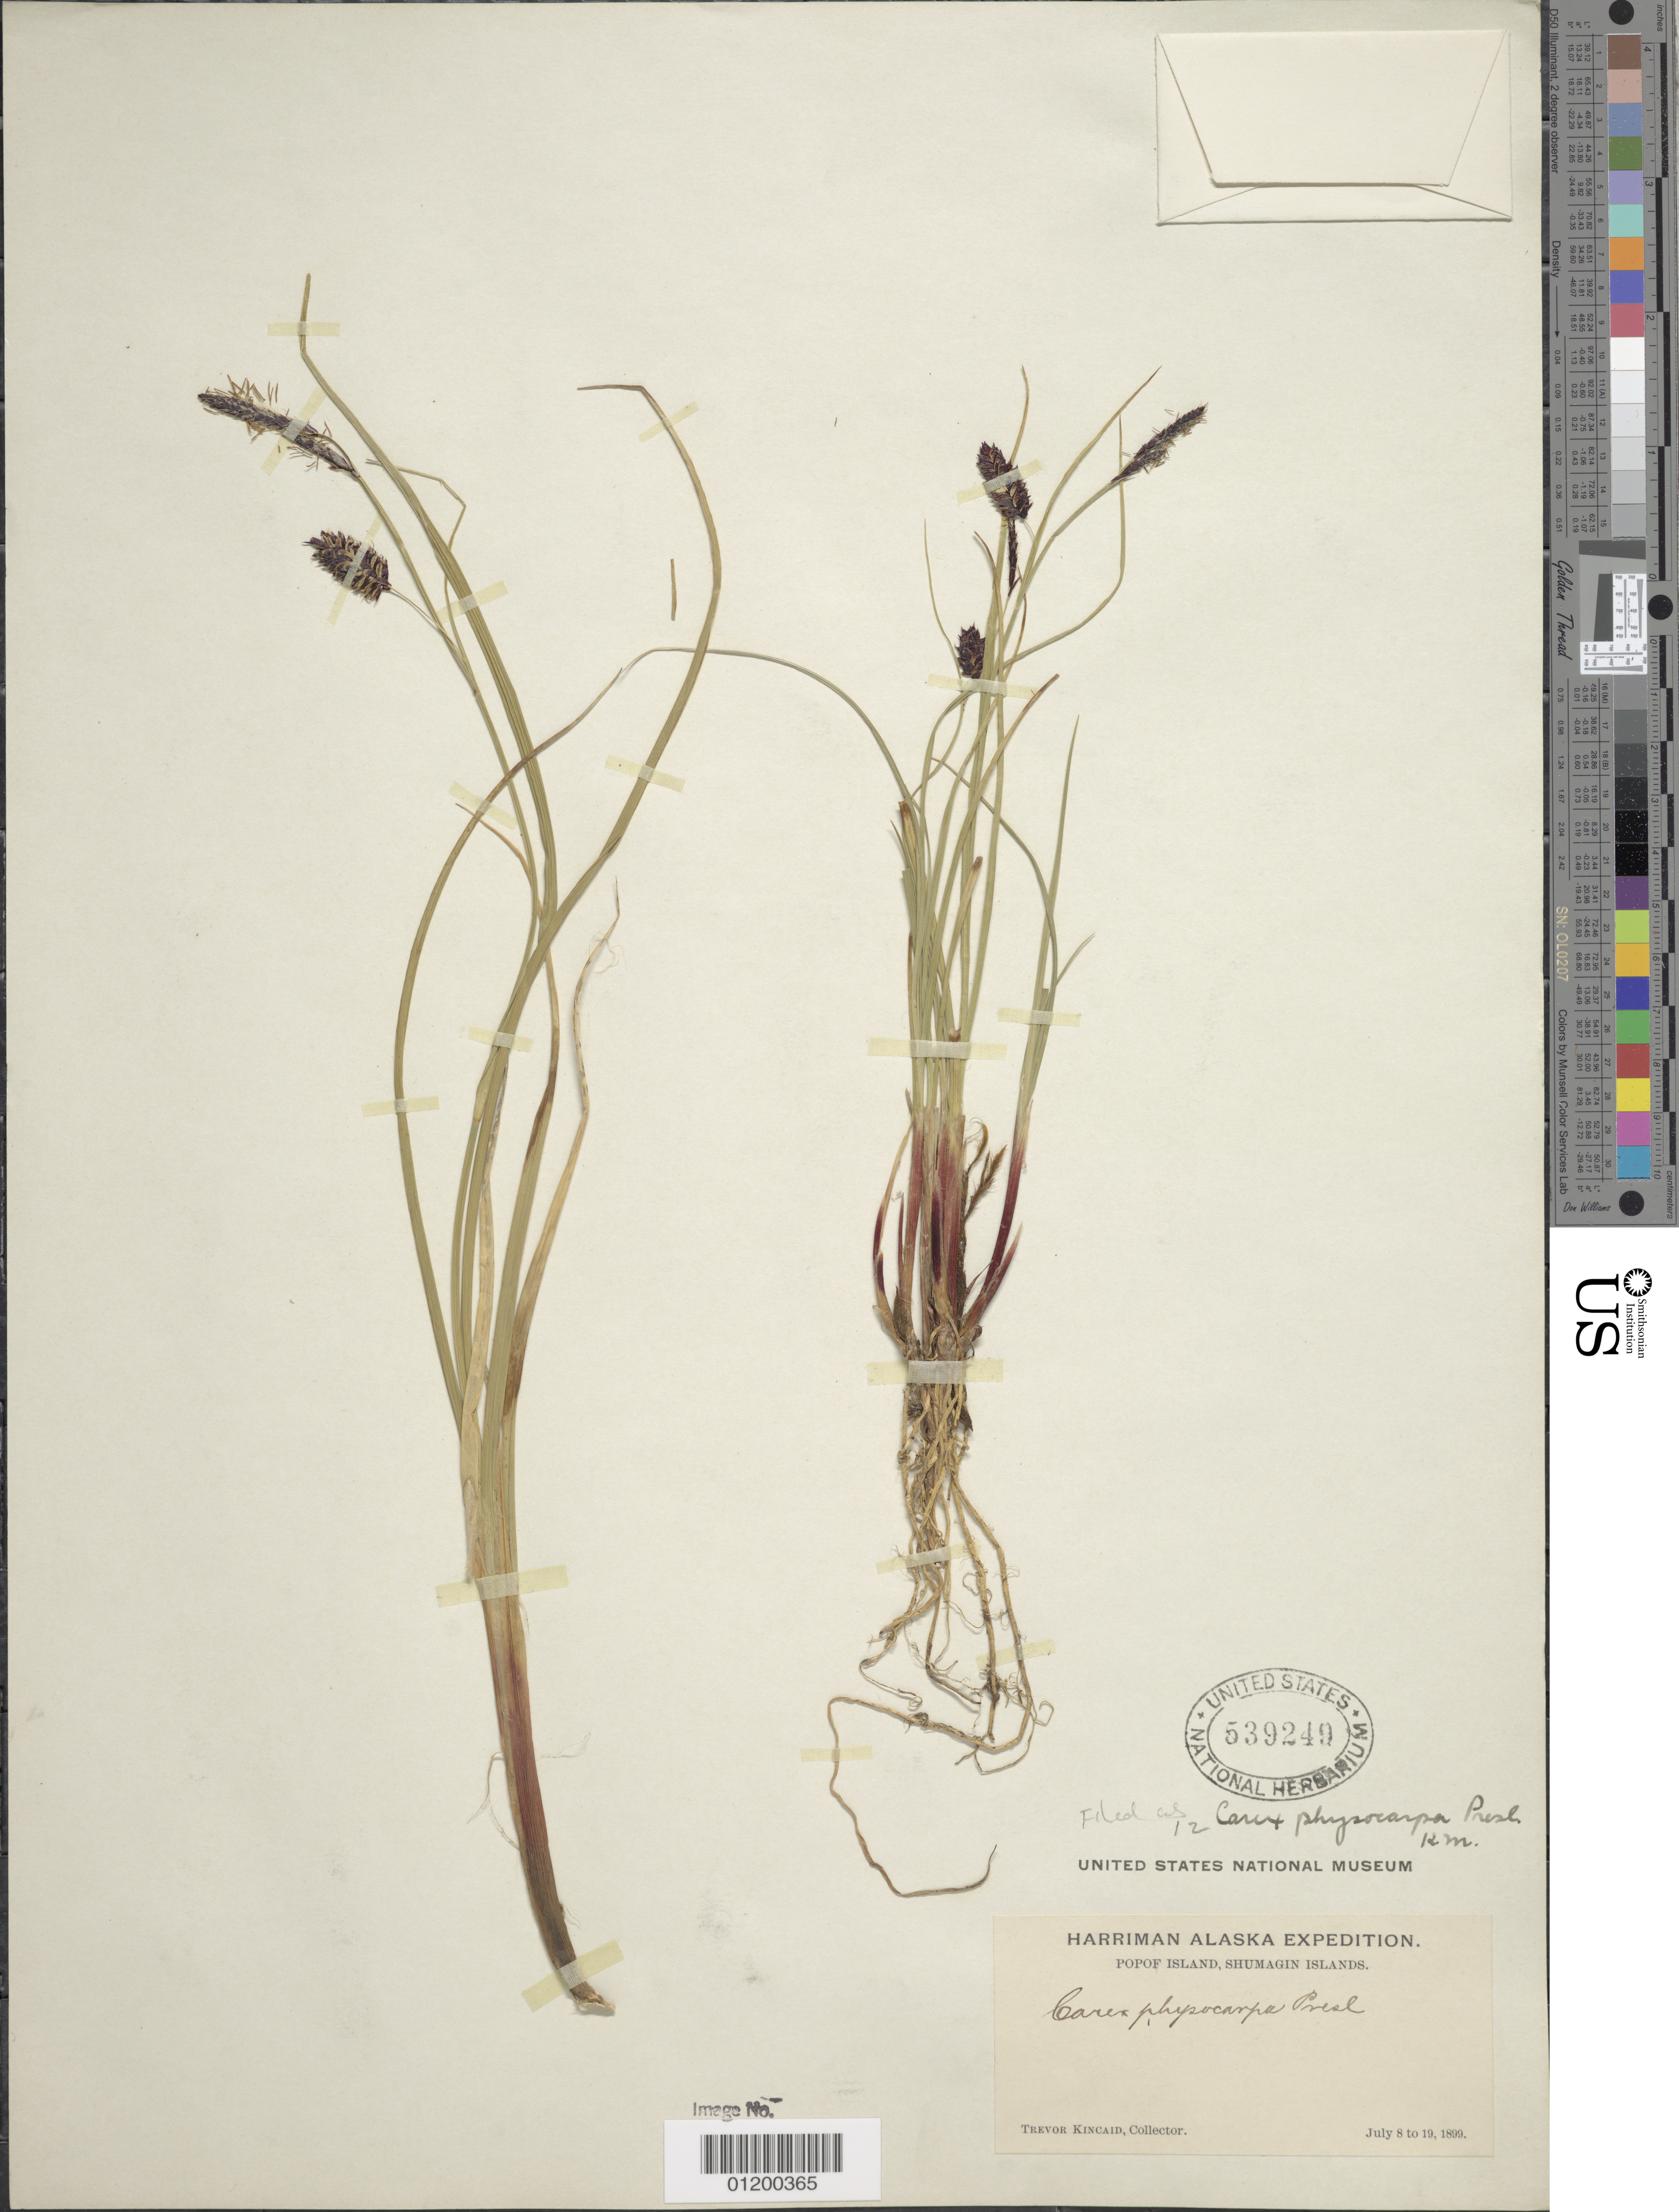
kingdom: Plantae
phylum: Tracheophyta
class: Liliopsida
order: Poales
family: Cyperaceae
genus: Carex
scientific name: Carex saxatilis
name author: L.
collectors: T. C. Kincaid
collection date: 1899-07-08/1899-07-19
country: United States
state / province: Alaska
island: Popof Island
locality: Popof Island, Shumagin Islands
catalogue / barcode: US 539249